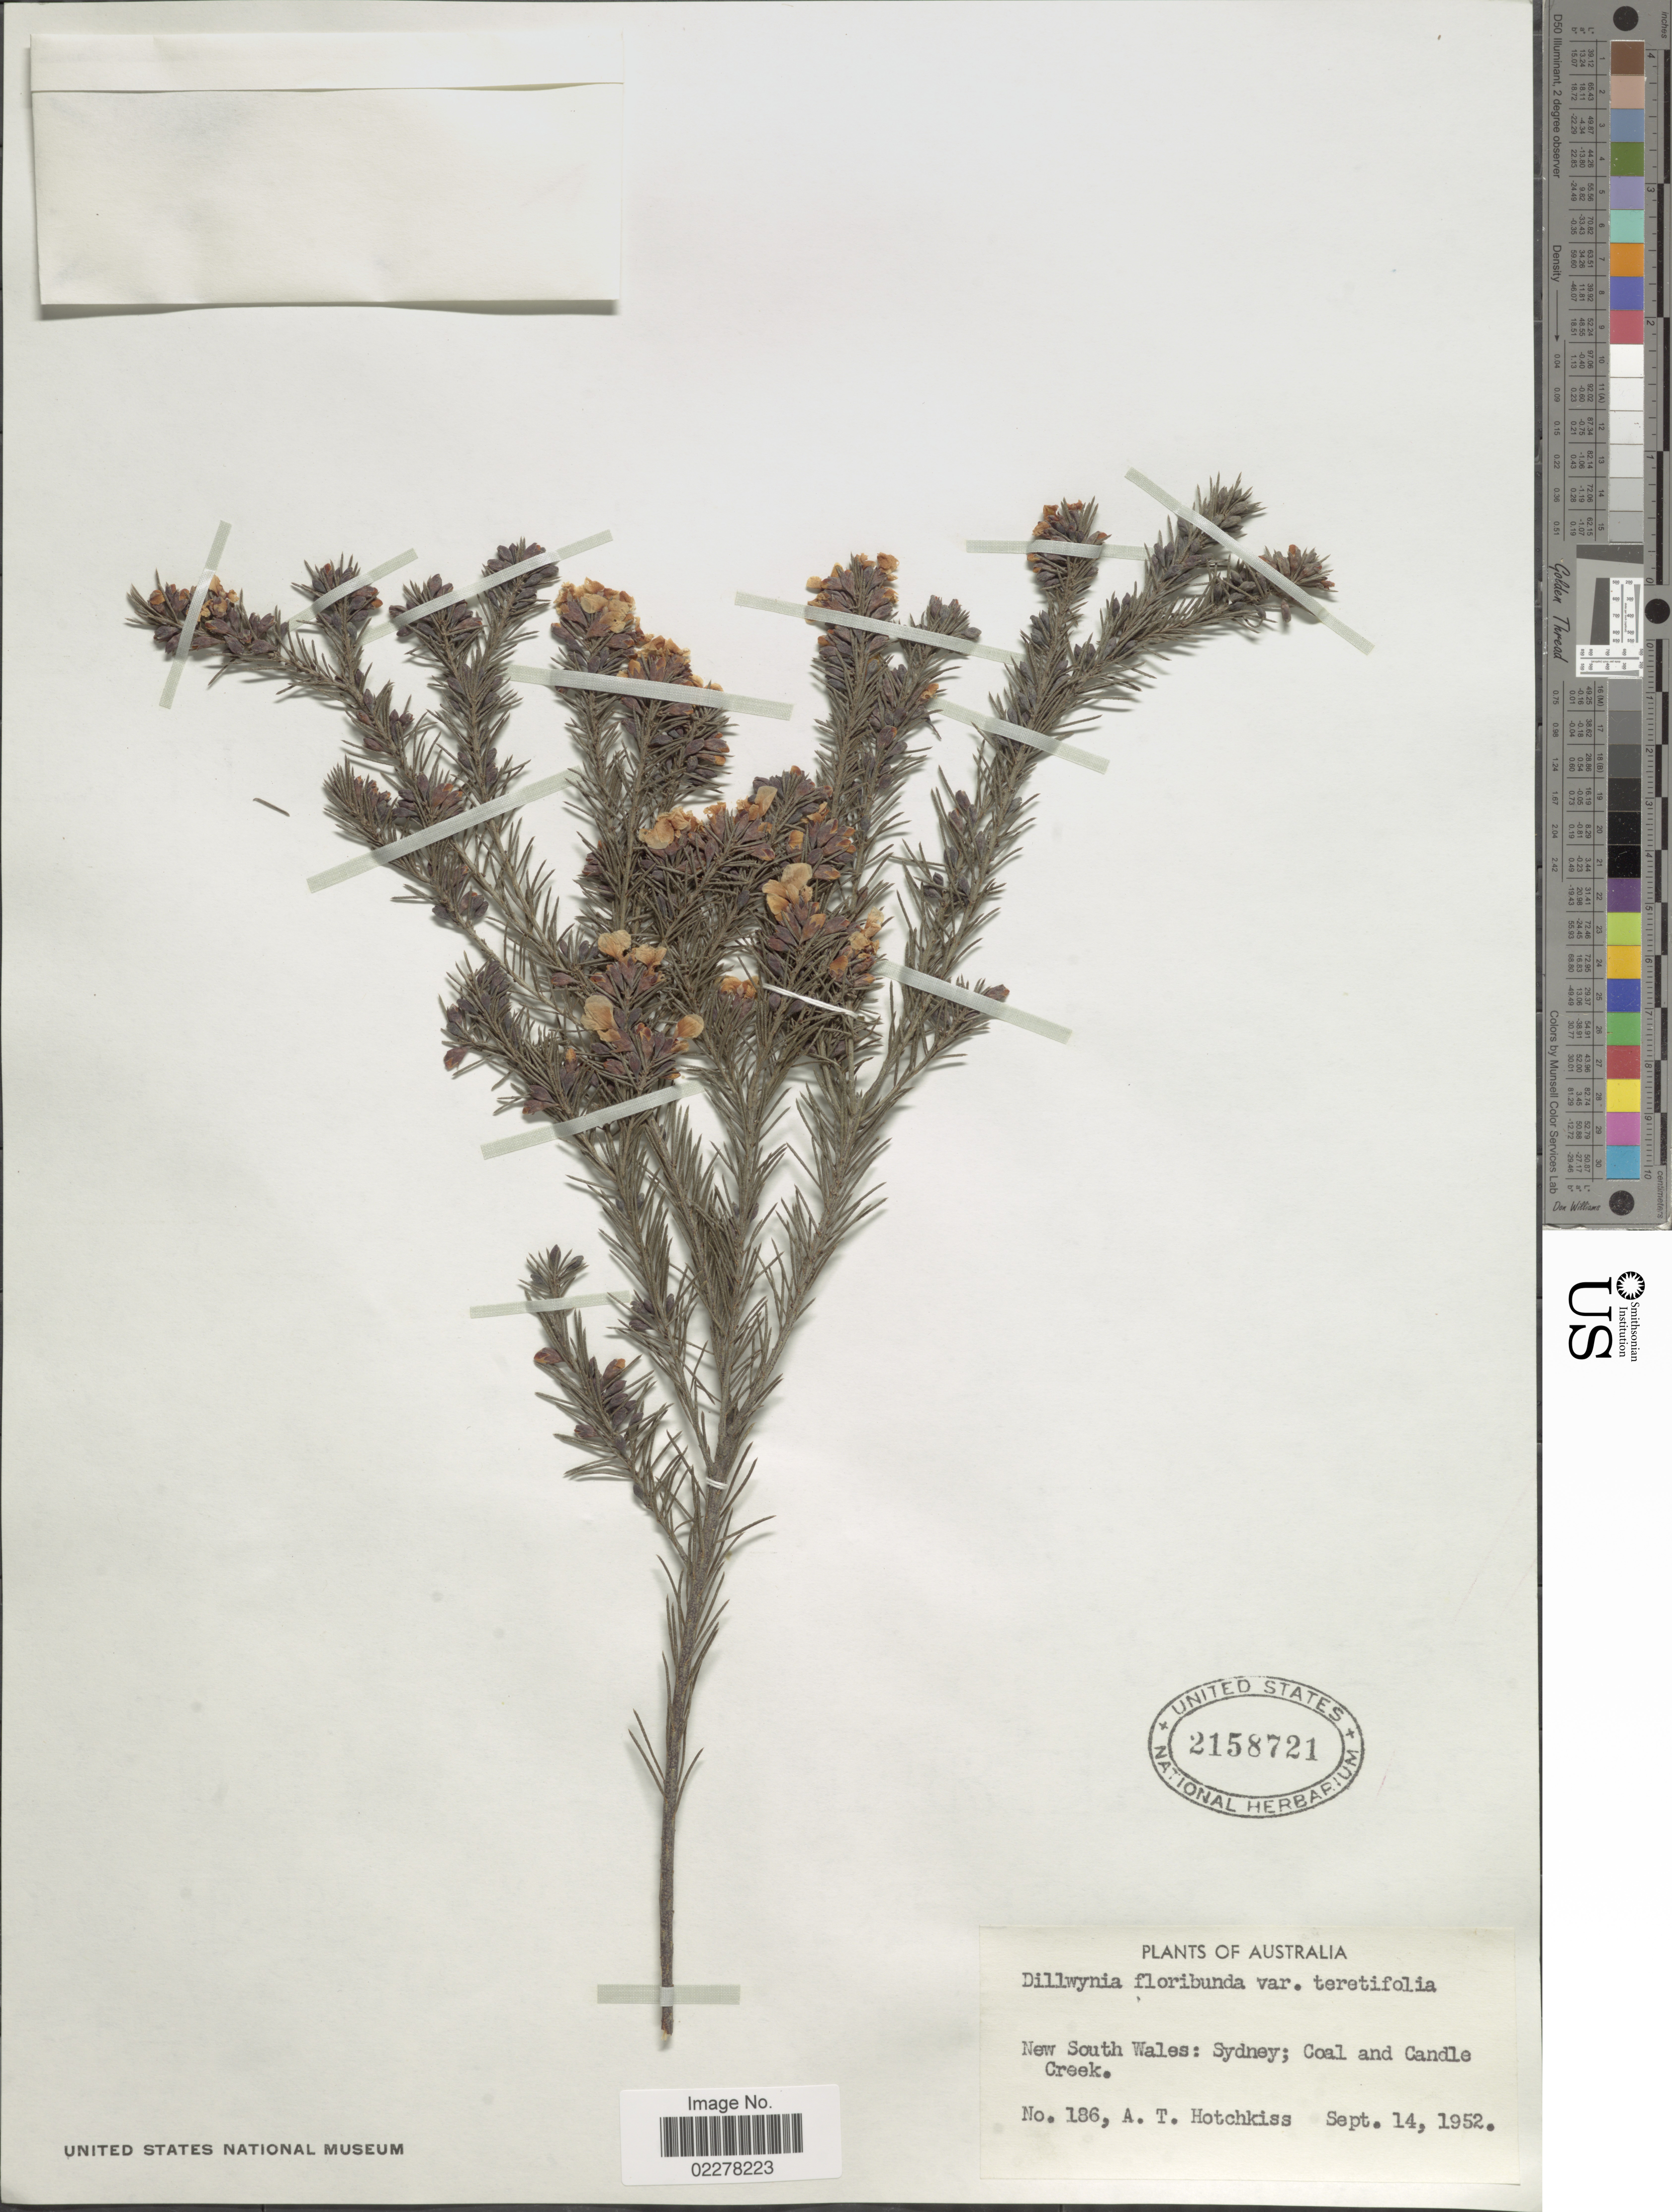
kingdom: Plantae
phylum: Tracheophyta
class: Magnoliopsida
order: Fabales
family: Fabaceae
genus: Dillwynia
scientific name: Dillwynia floribunda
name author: Sm.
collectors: A. Hotchkiss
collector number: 186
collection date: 1952-09-14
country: Australia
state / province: New South Wales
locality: Sydney; Coal and Candle Creek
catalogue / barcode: US 2158721